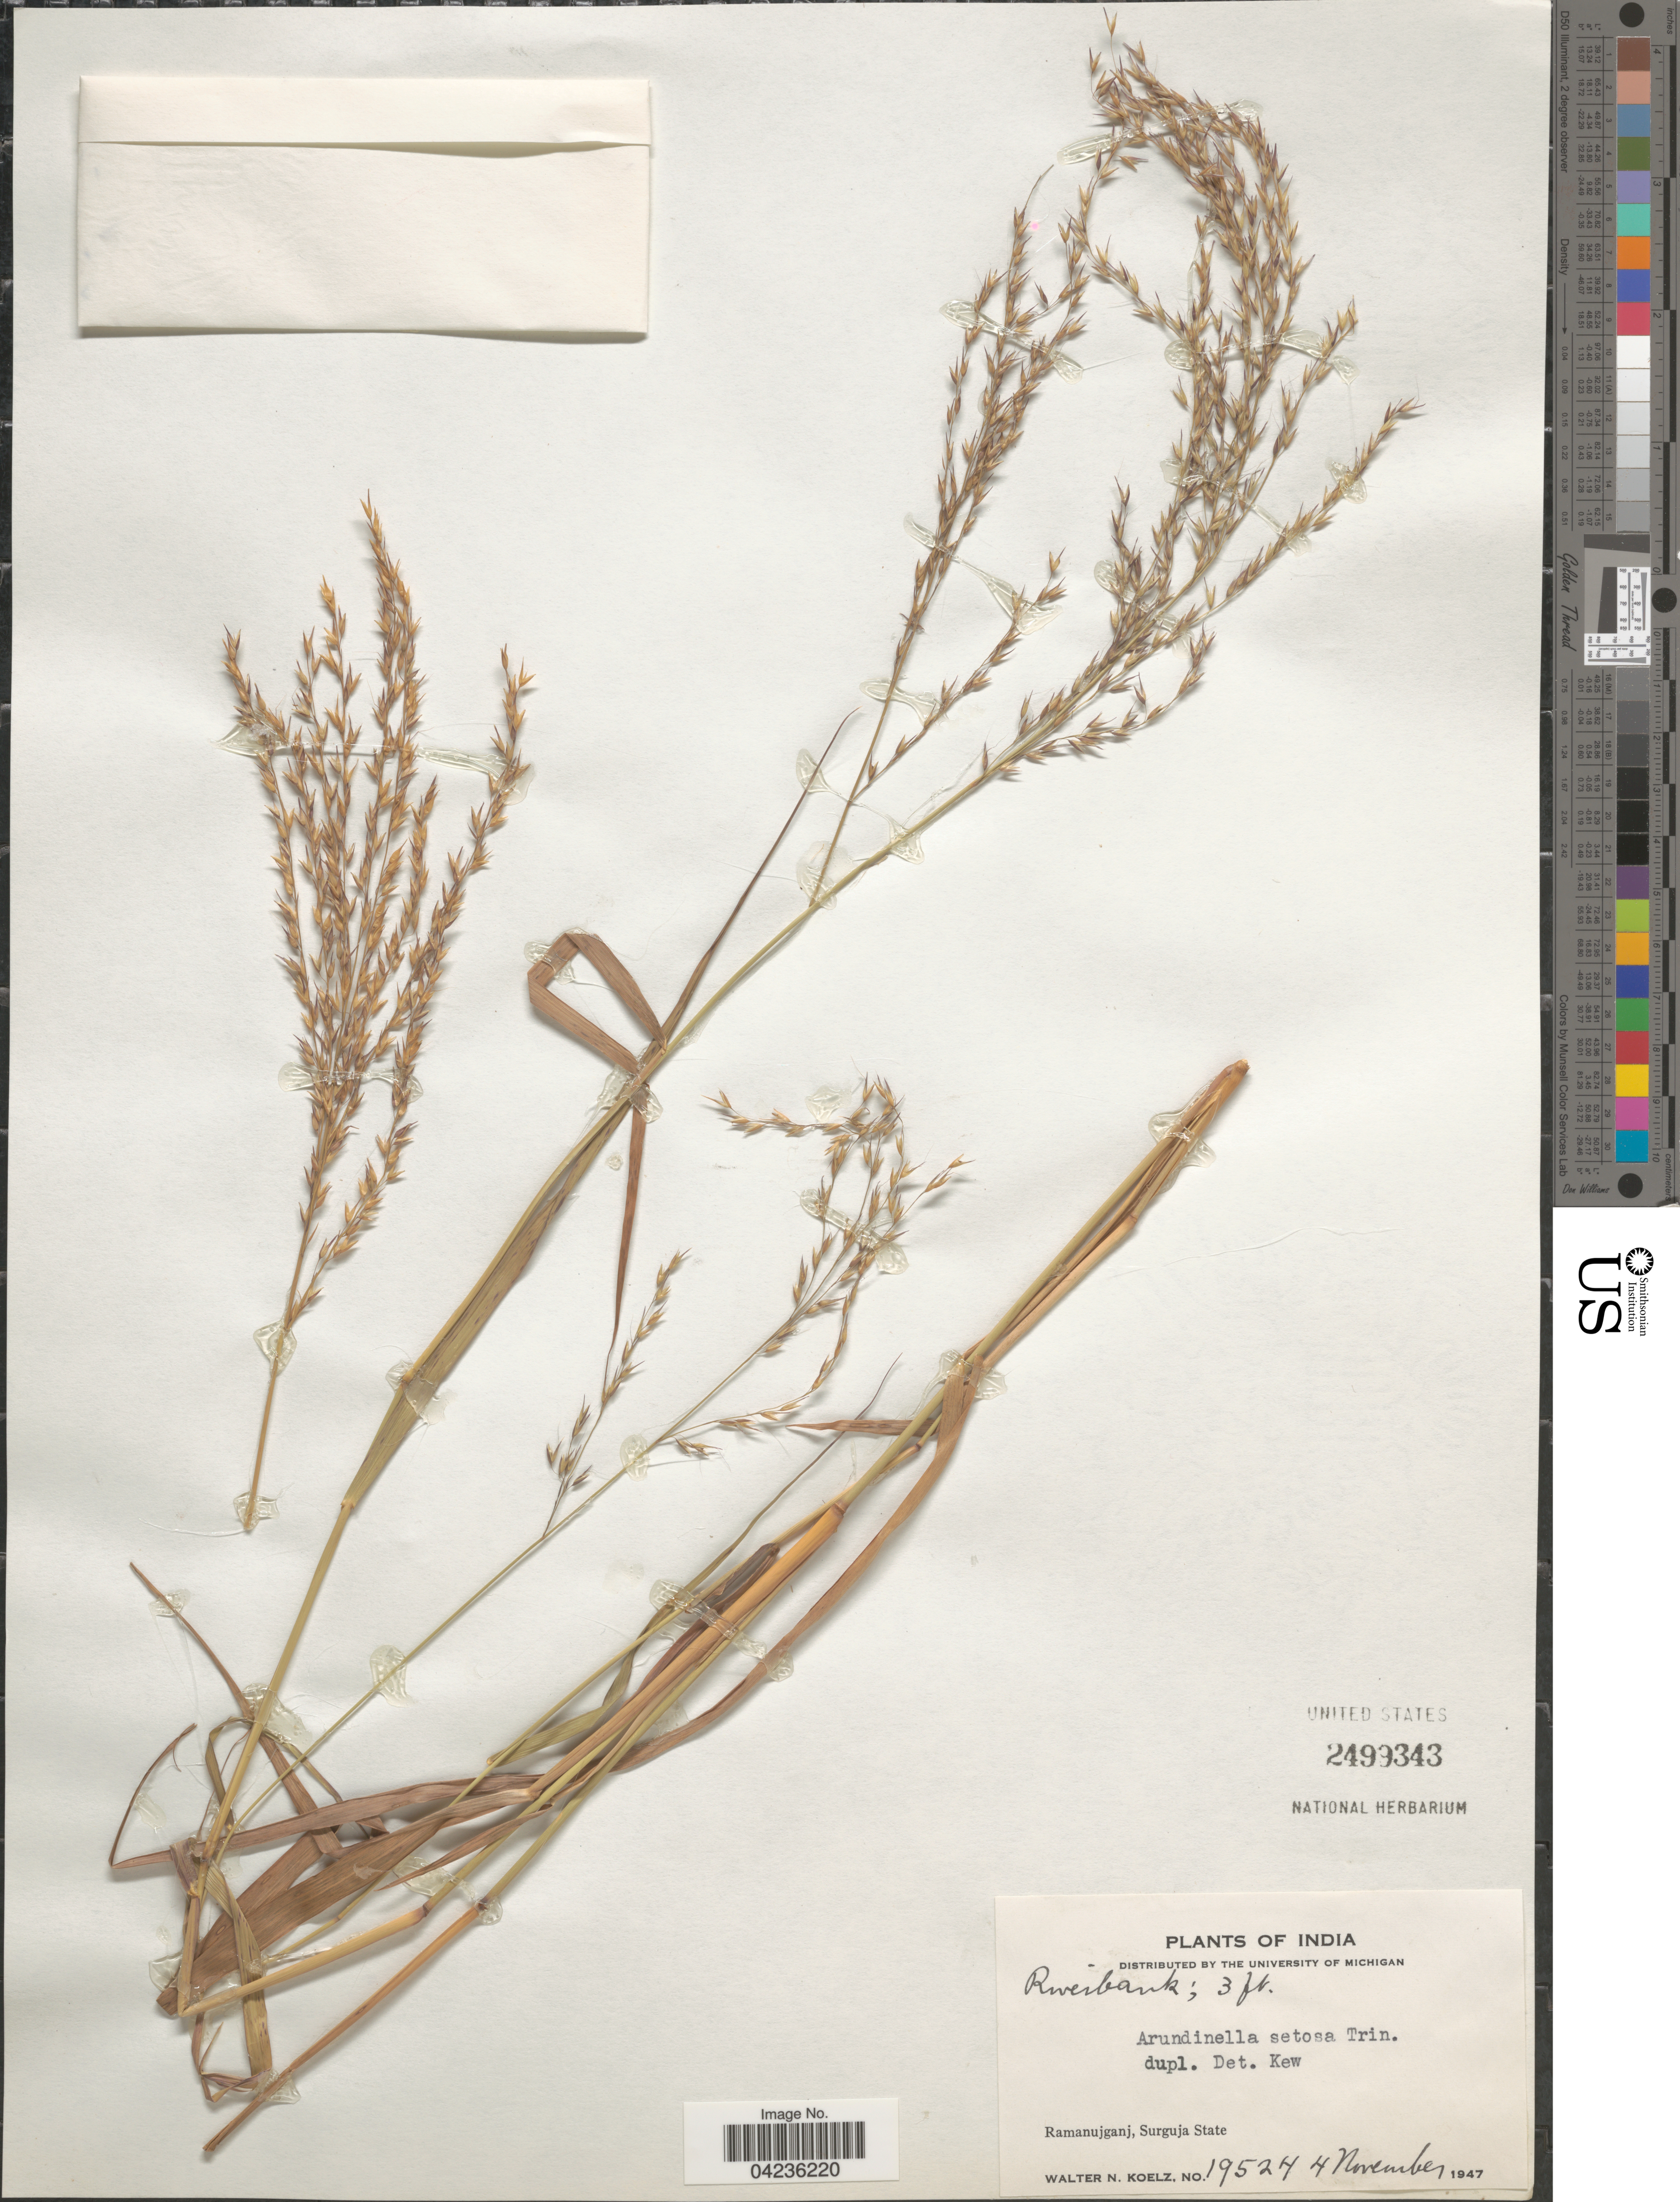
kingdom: Plantae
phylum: Tracheophyta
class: Liliopsida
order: Poales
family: Poaceae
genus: Arundinella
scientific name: Arundinella setosa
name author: Trin.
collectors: W. N. Koelz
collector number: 19524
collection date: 1947-11-04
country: India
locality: Ramanujganj, Surguja State.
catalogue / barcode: US 2499343